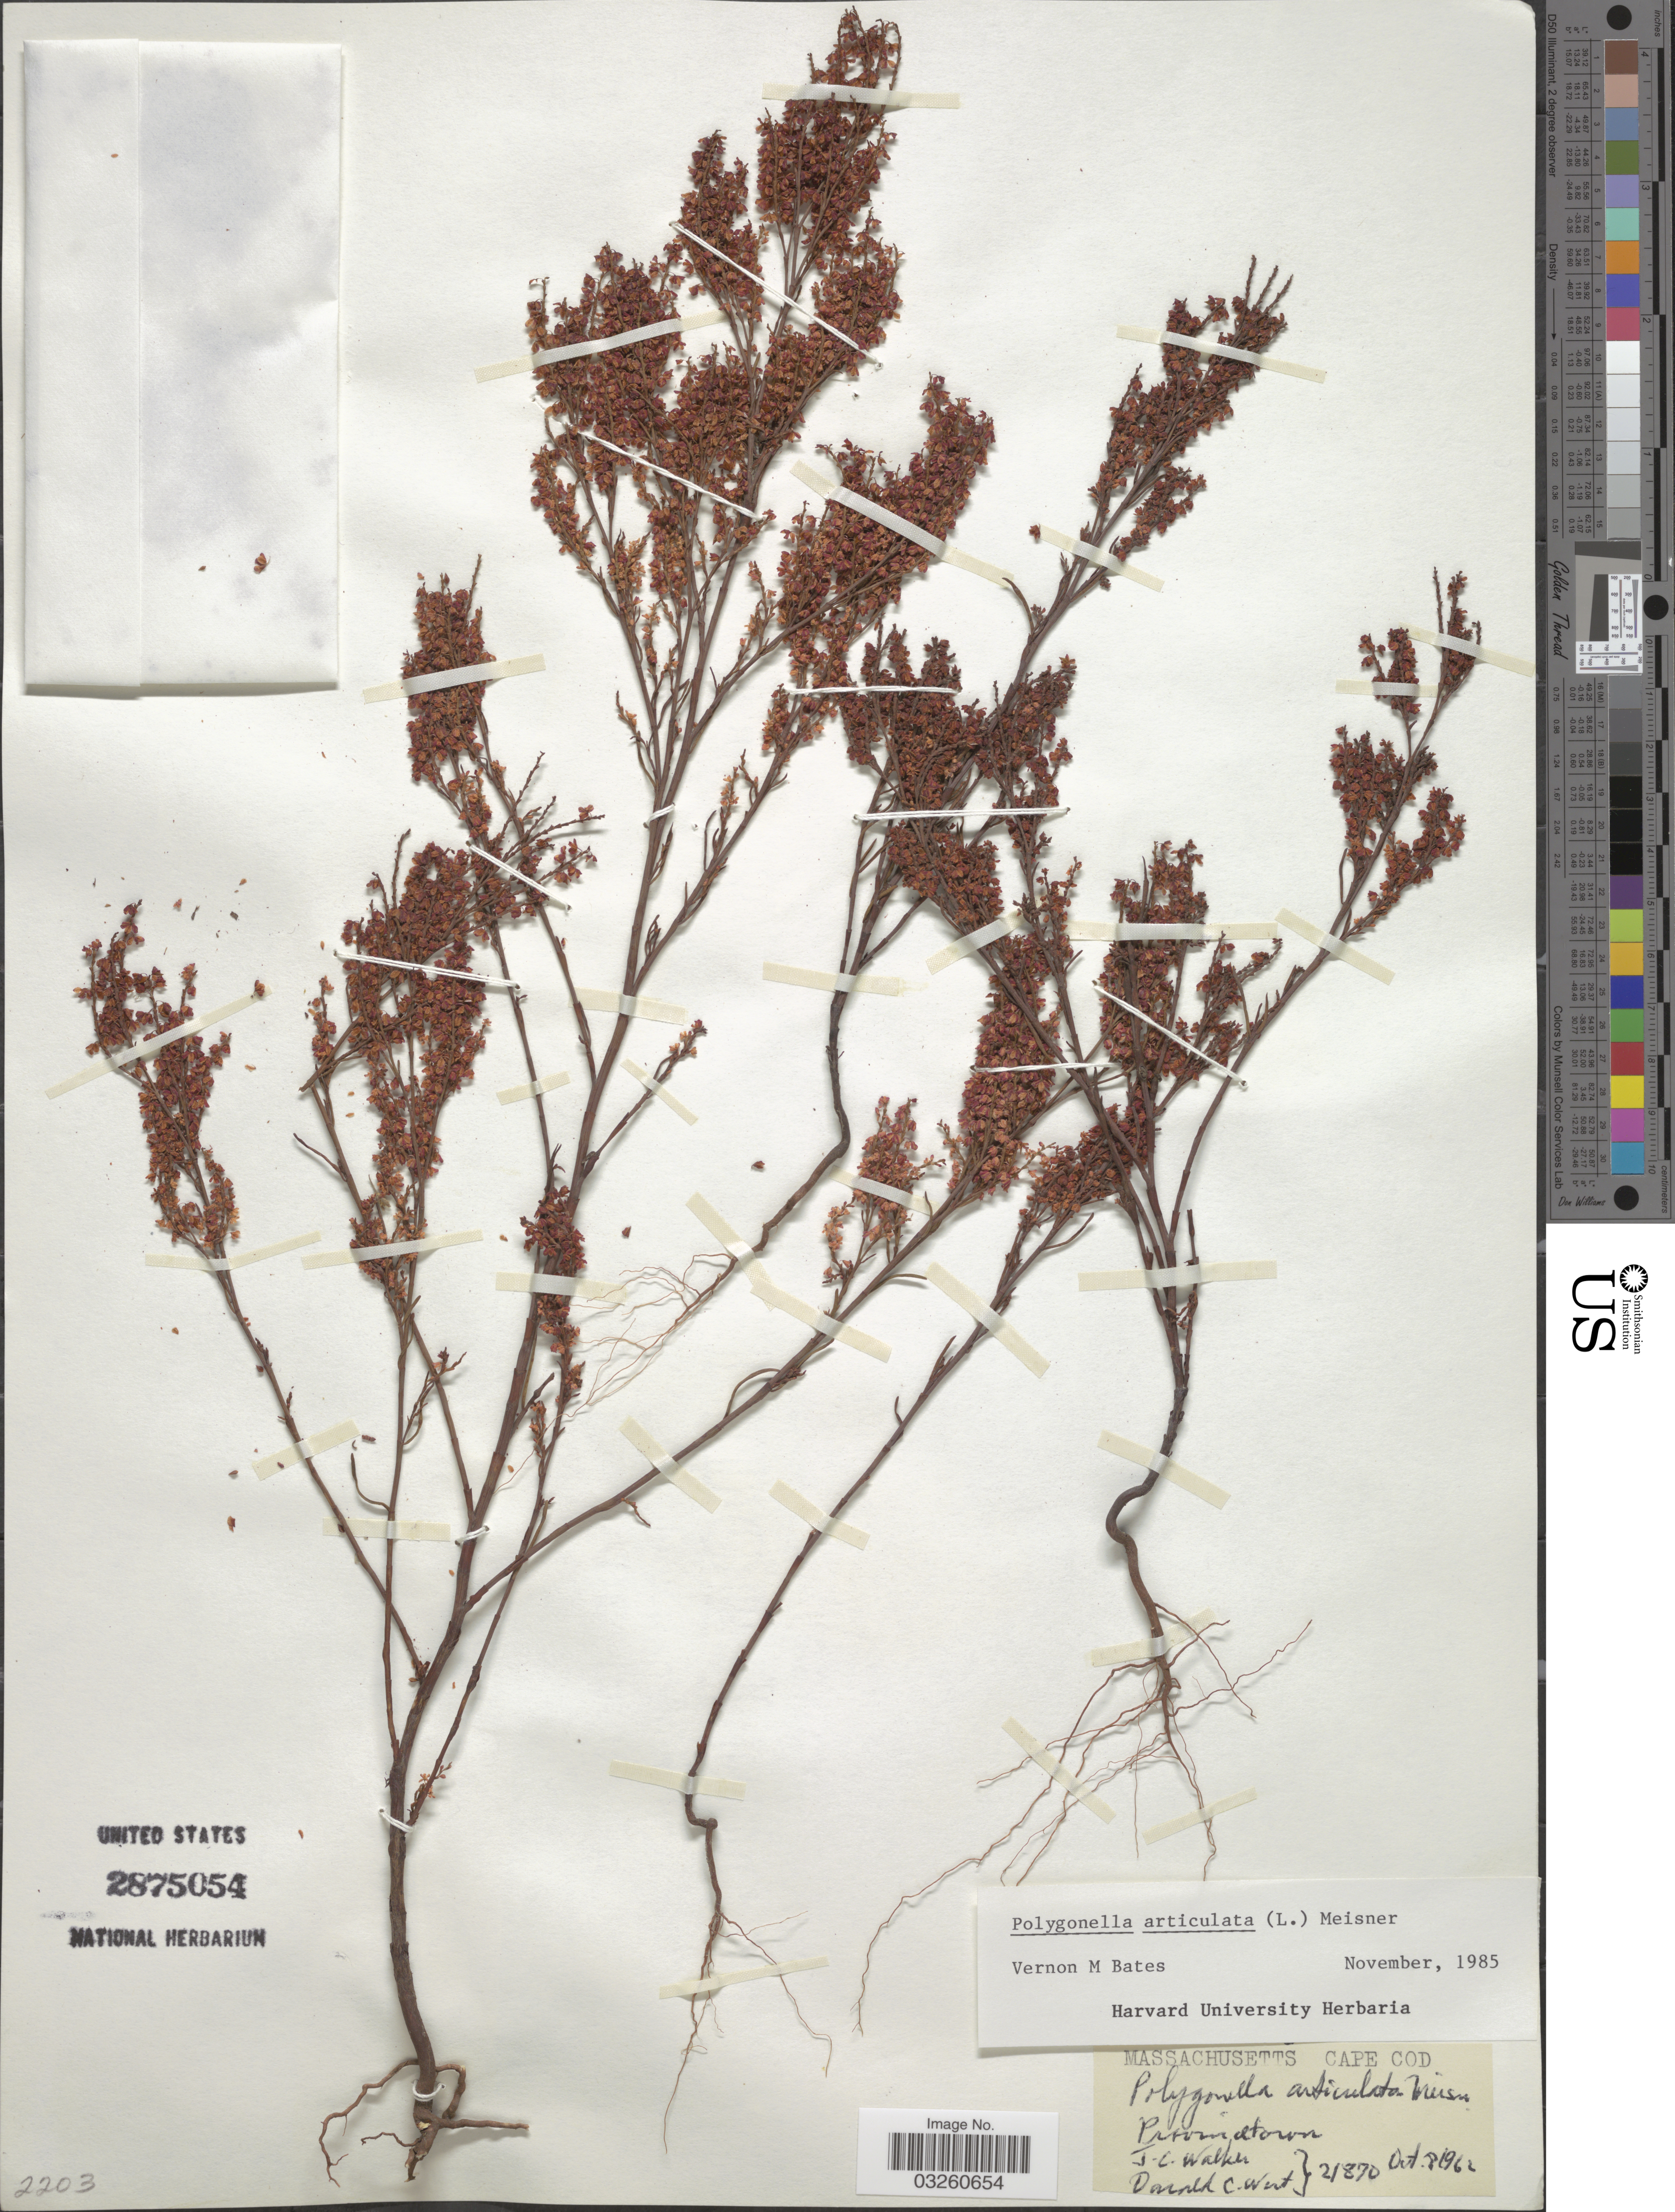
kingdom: Plantae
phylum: Tracheophyta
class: Magnoliopsida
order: Caryophyllales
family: Polygonaceae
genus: Polygonella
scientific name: Polygonella articulata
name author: (L.) Meisn.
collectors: J. Walker & D. Wert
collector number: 21870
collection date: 1962-10-08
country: United States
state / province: Massachusetts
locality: Cape Cod. Provincetown.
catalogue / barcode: US 2875054